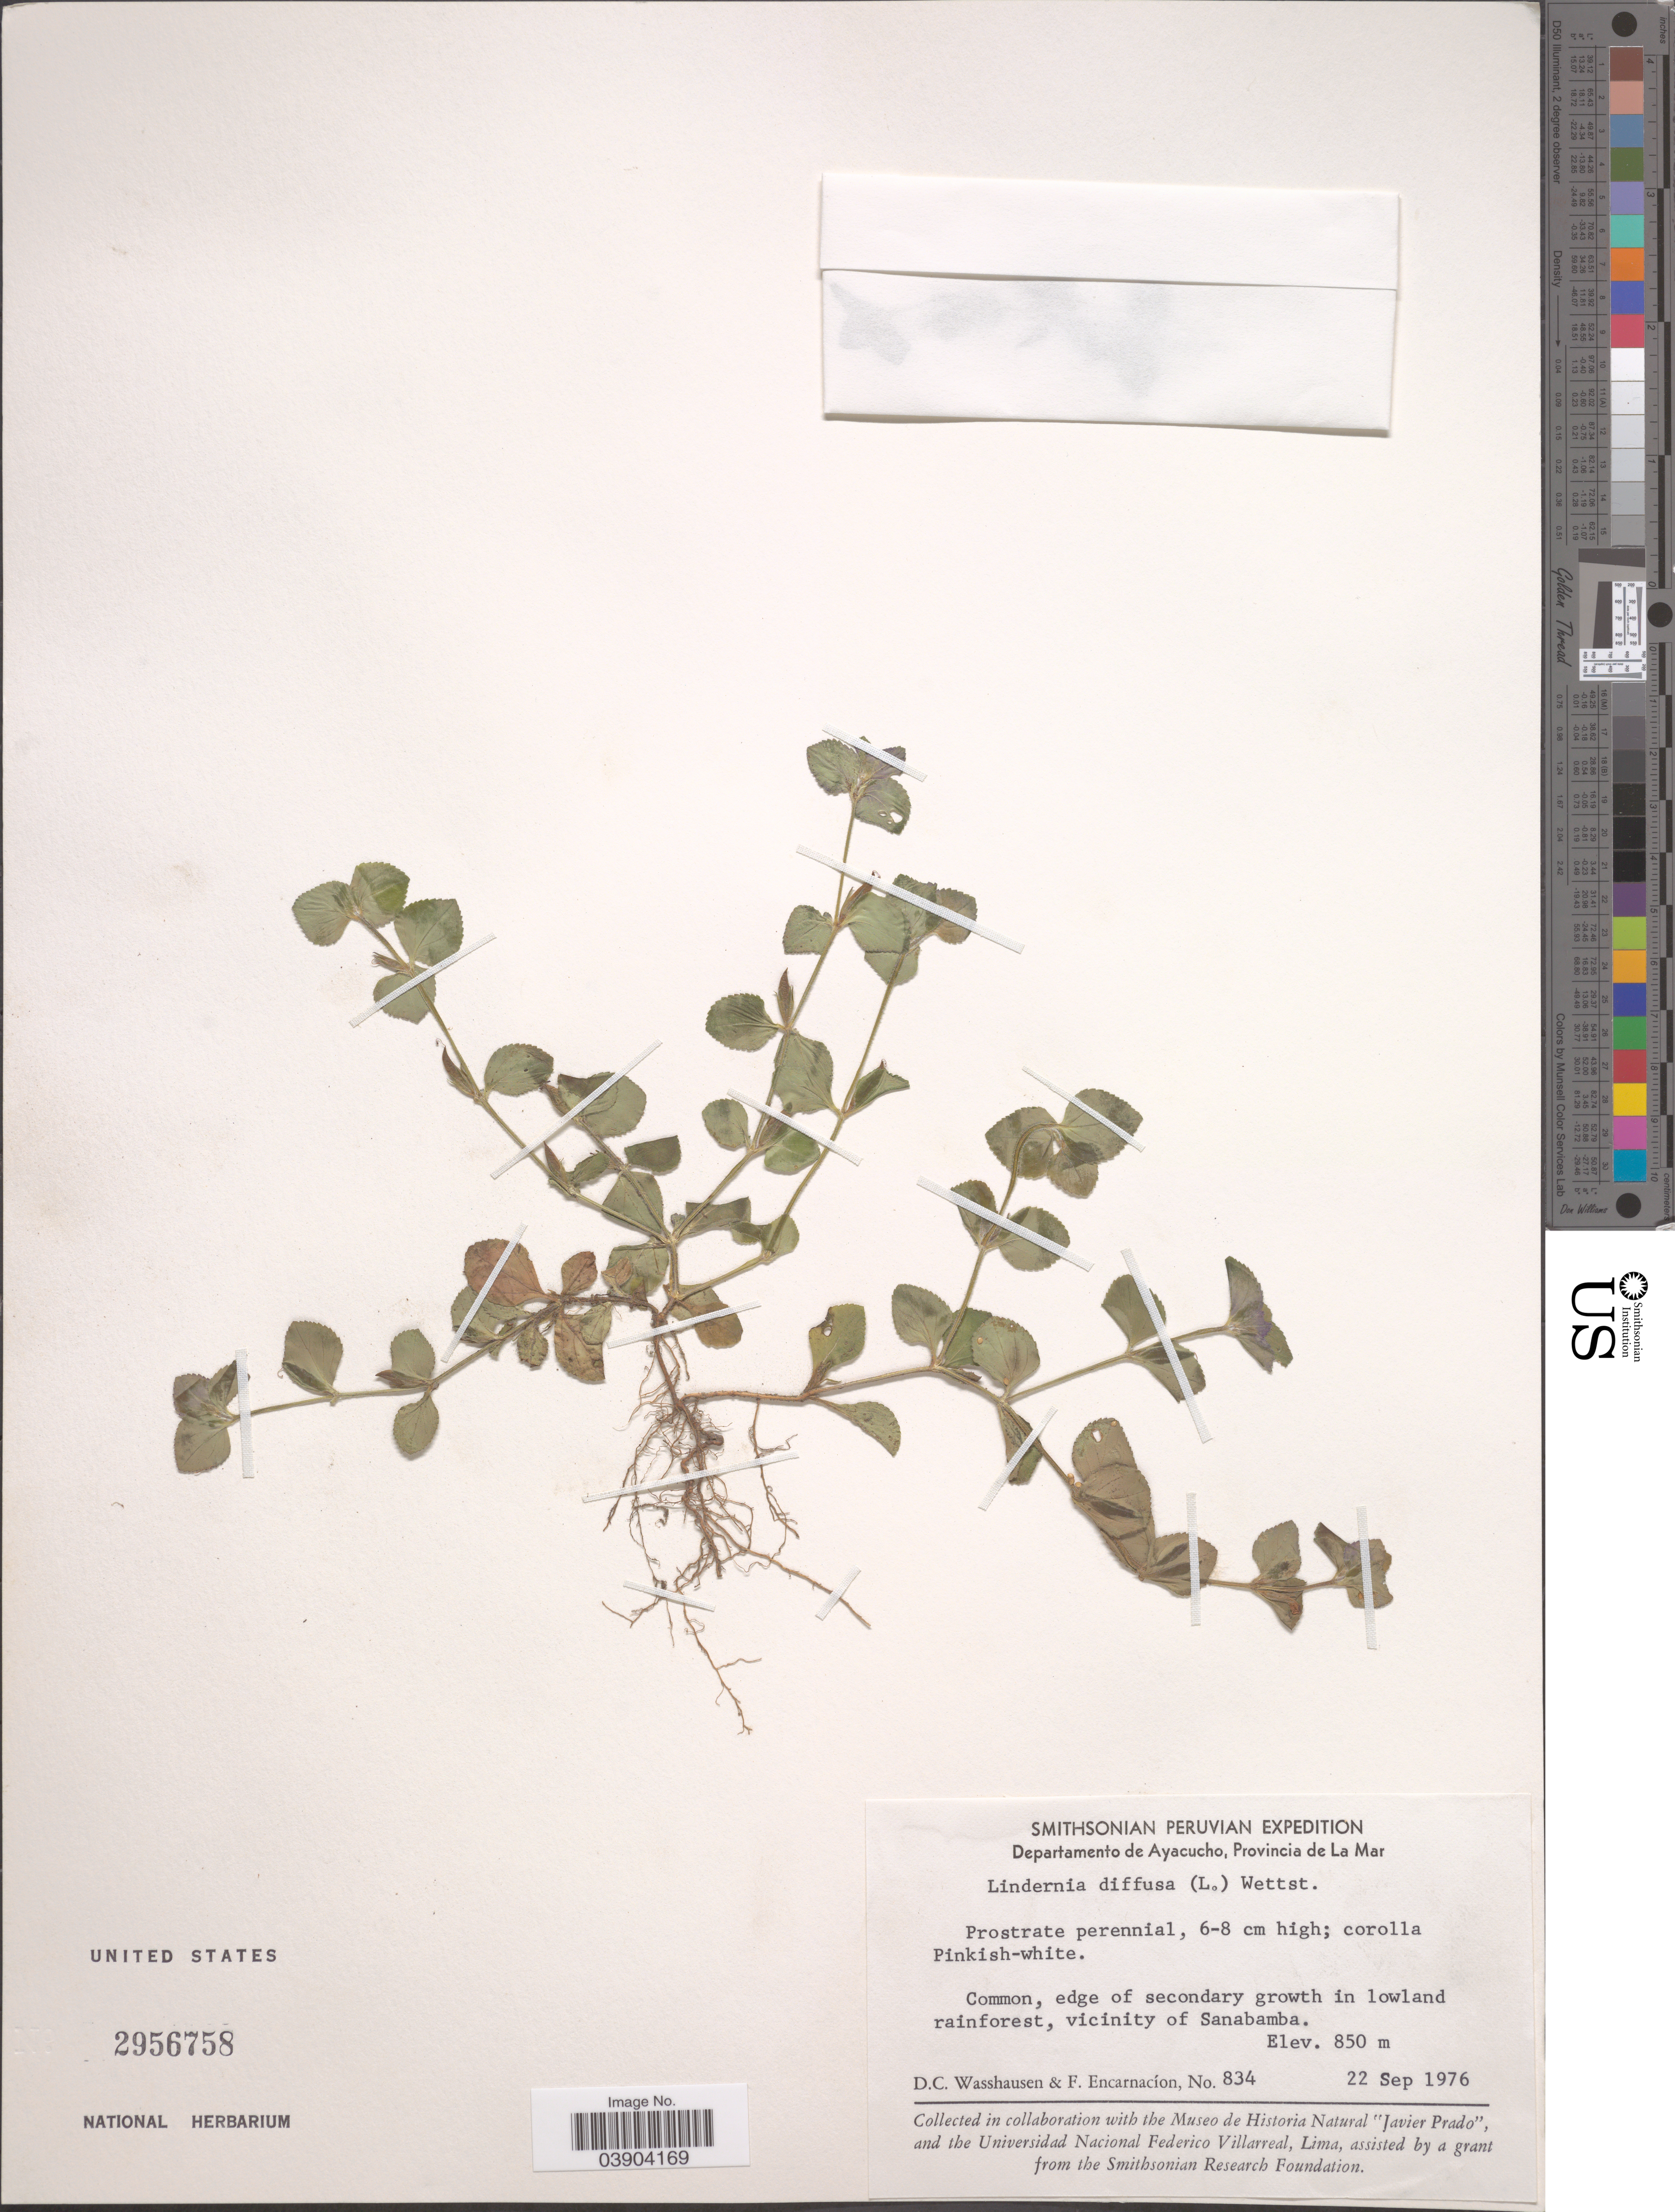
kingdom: Plantae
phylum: Tracheophyta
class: Magnoliopsida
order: Lamiales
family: Linderniaceae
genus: Lindernia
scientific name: Lindernia diffusa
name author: (L.) Wettst.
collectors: D. C. Wasshausen & F. Encarnación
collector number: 834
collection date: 1976-09-22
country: Peru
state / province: Ayacucho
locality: Departamento de Ayacucho, Provincia de La Mar. Vicinity of Sanabamba.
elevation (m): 850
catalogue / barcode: US 2956758